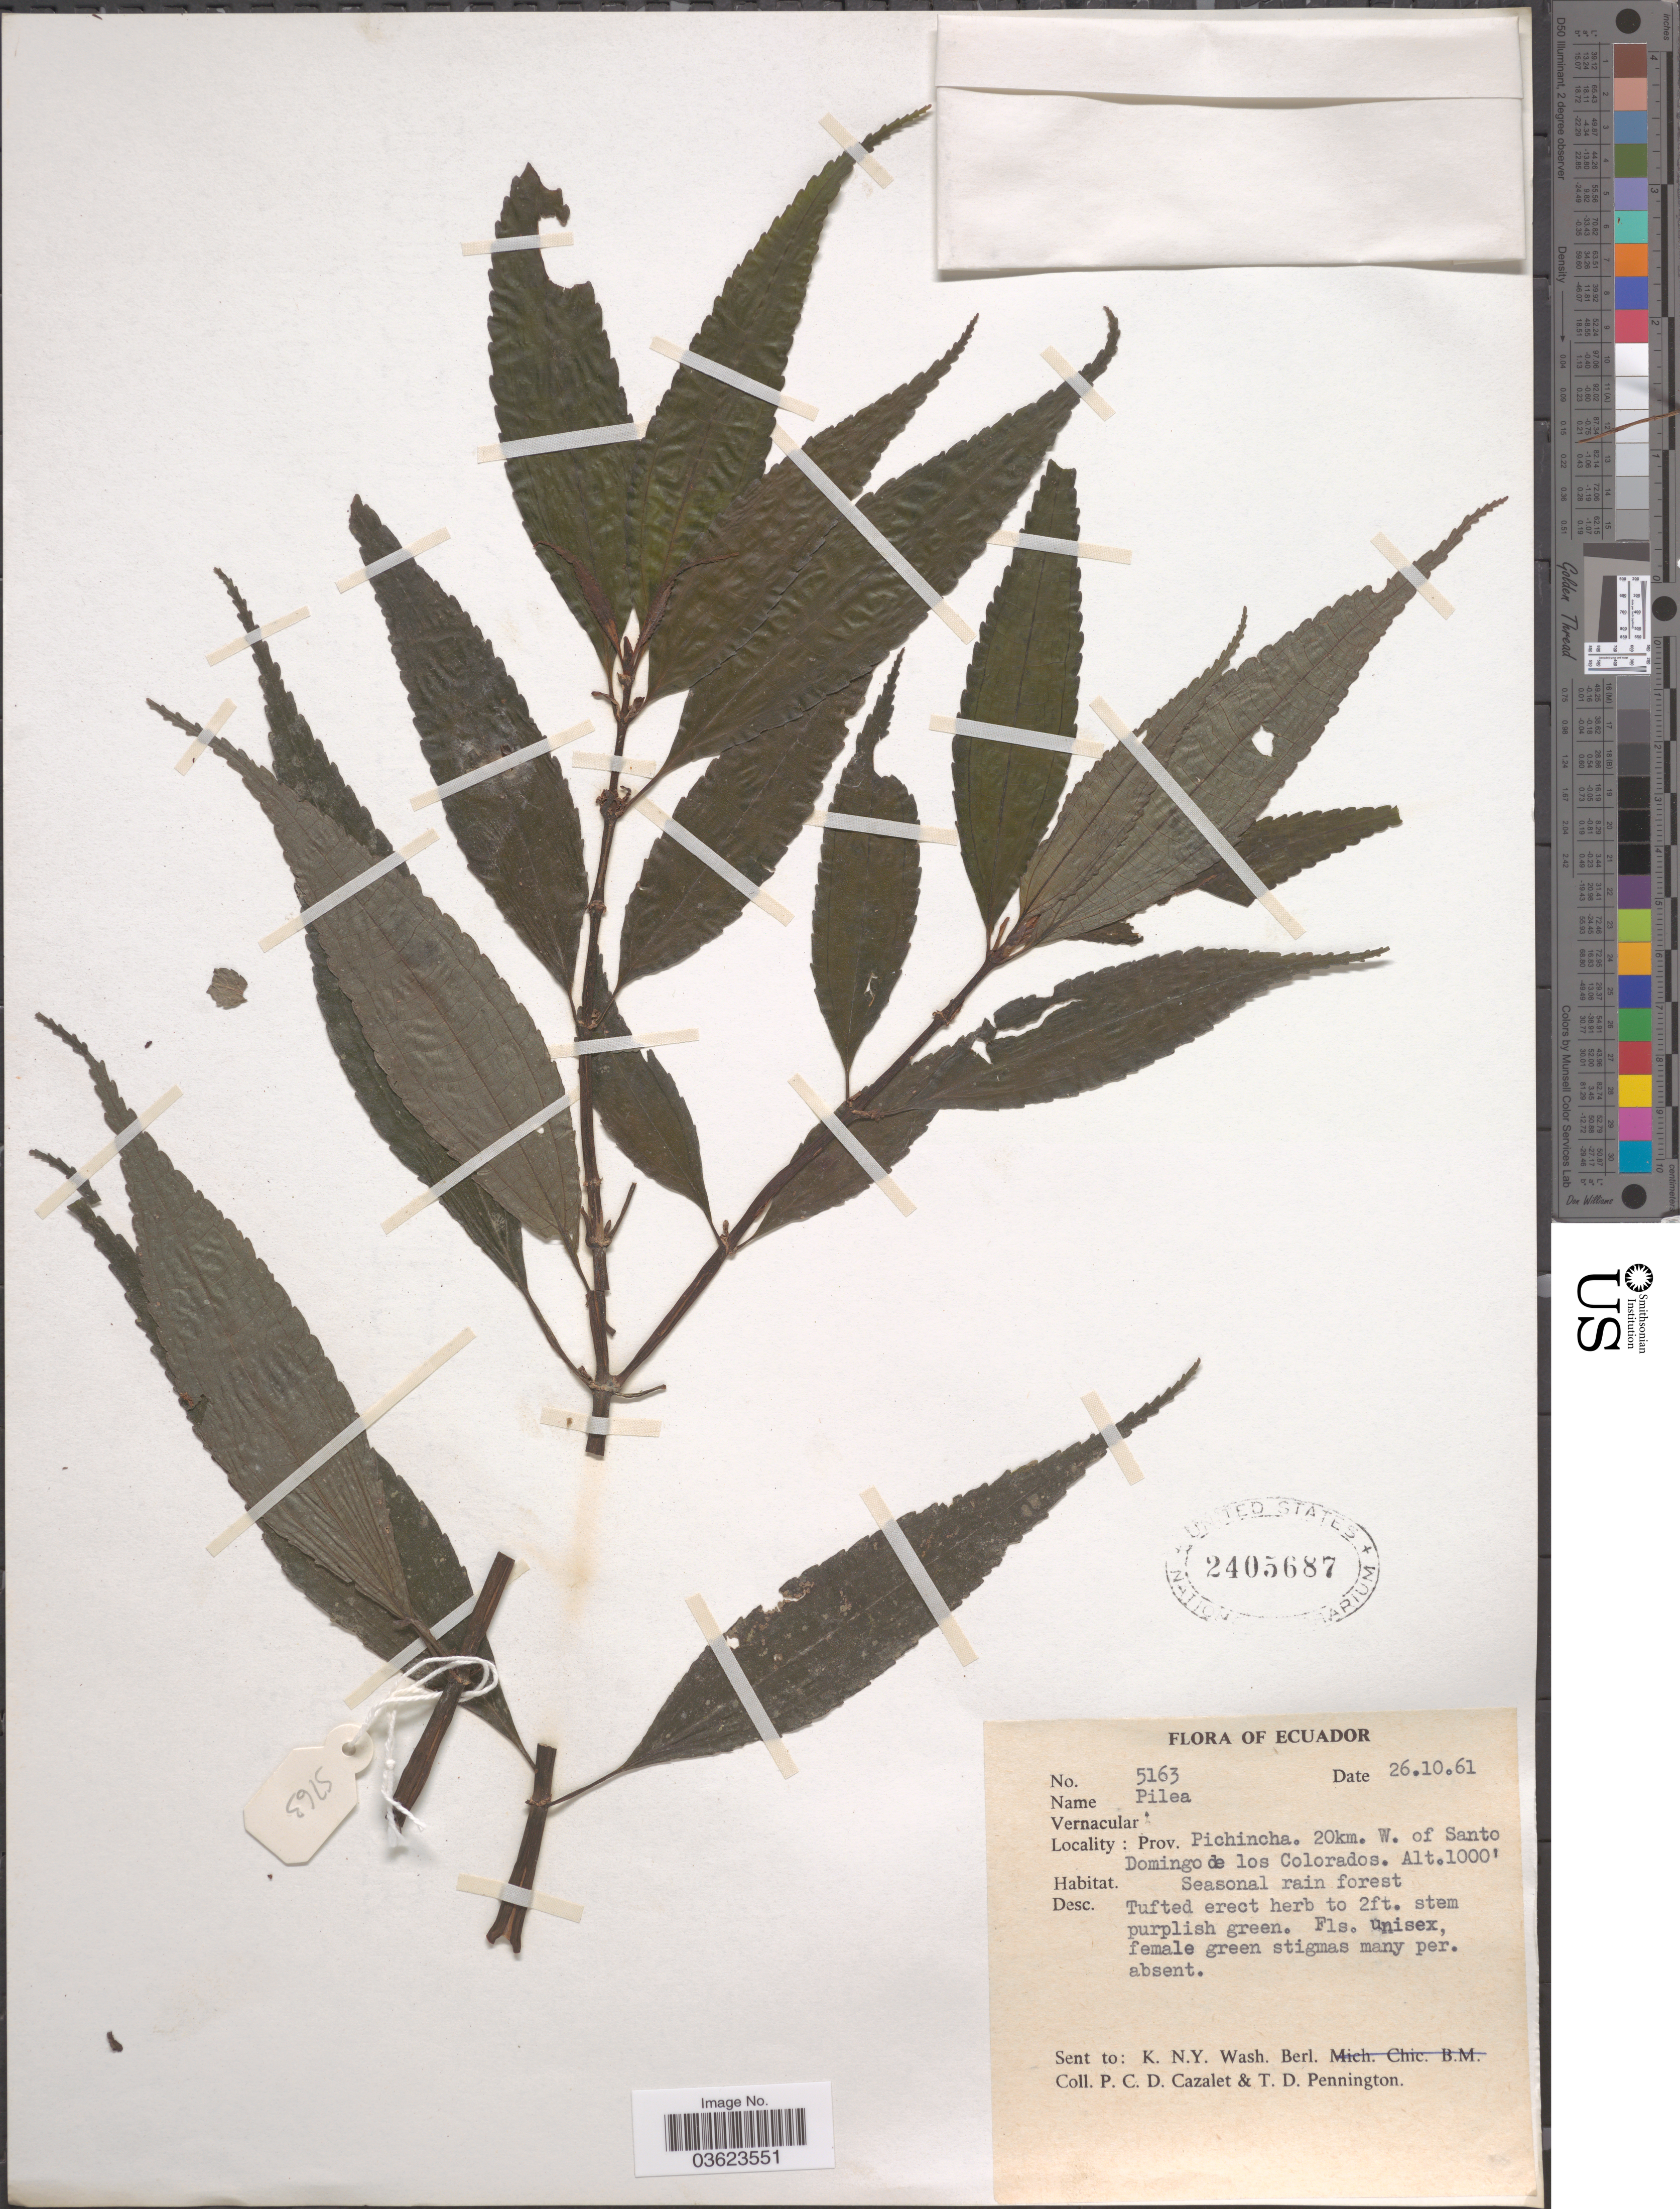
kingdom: Plantae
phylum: Tracheophyta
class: Magnoliopsida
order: Rosales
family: Urticaceae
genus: Pilea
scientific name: Pilea sp.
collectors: P. C. D. Cazalet & T. D. Pennington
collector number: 5163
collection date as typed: Transcribed d/m/y: 26/10/61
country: Ecuador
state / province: Pichincha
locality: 20km. W. of Santo Domingo de los Colorados.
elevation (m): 305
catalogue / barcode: US 2405687